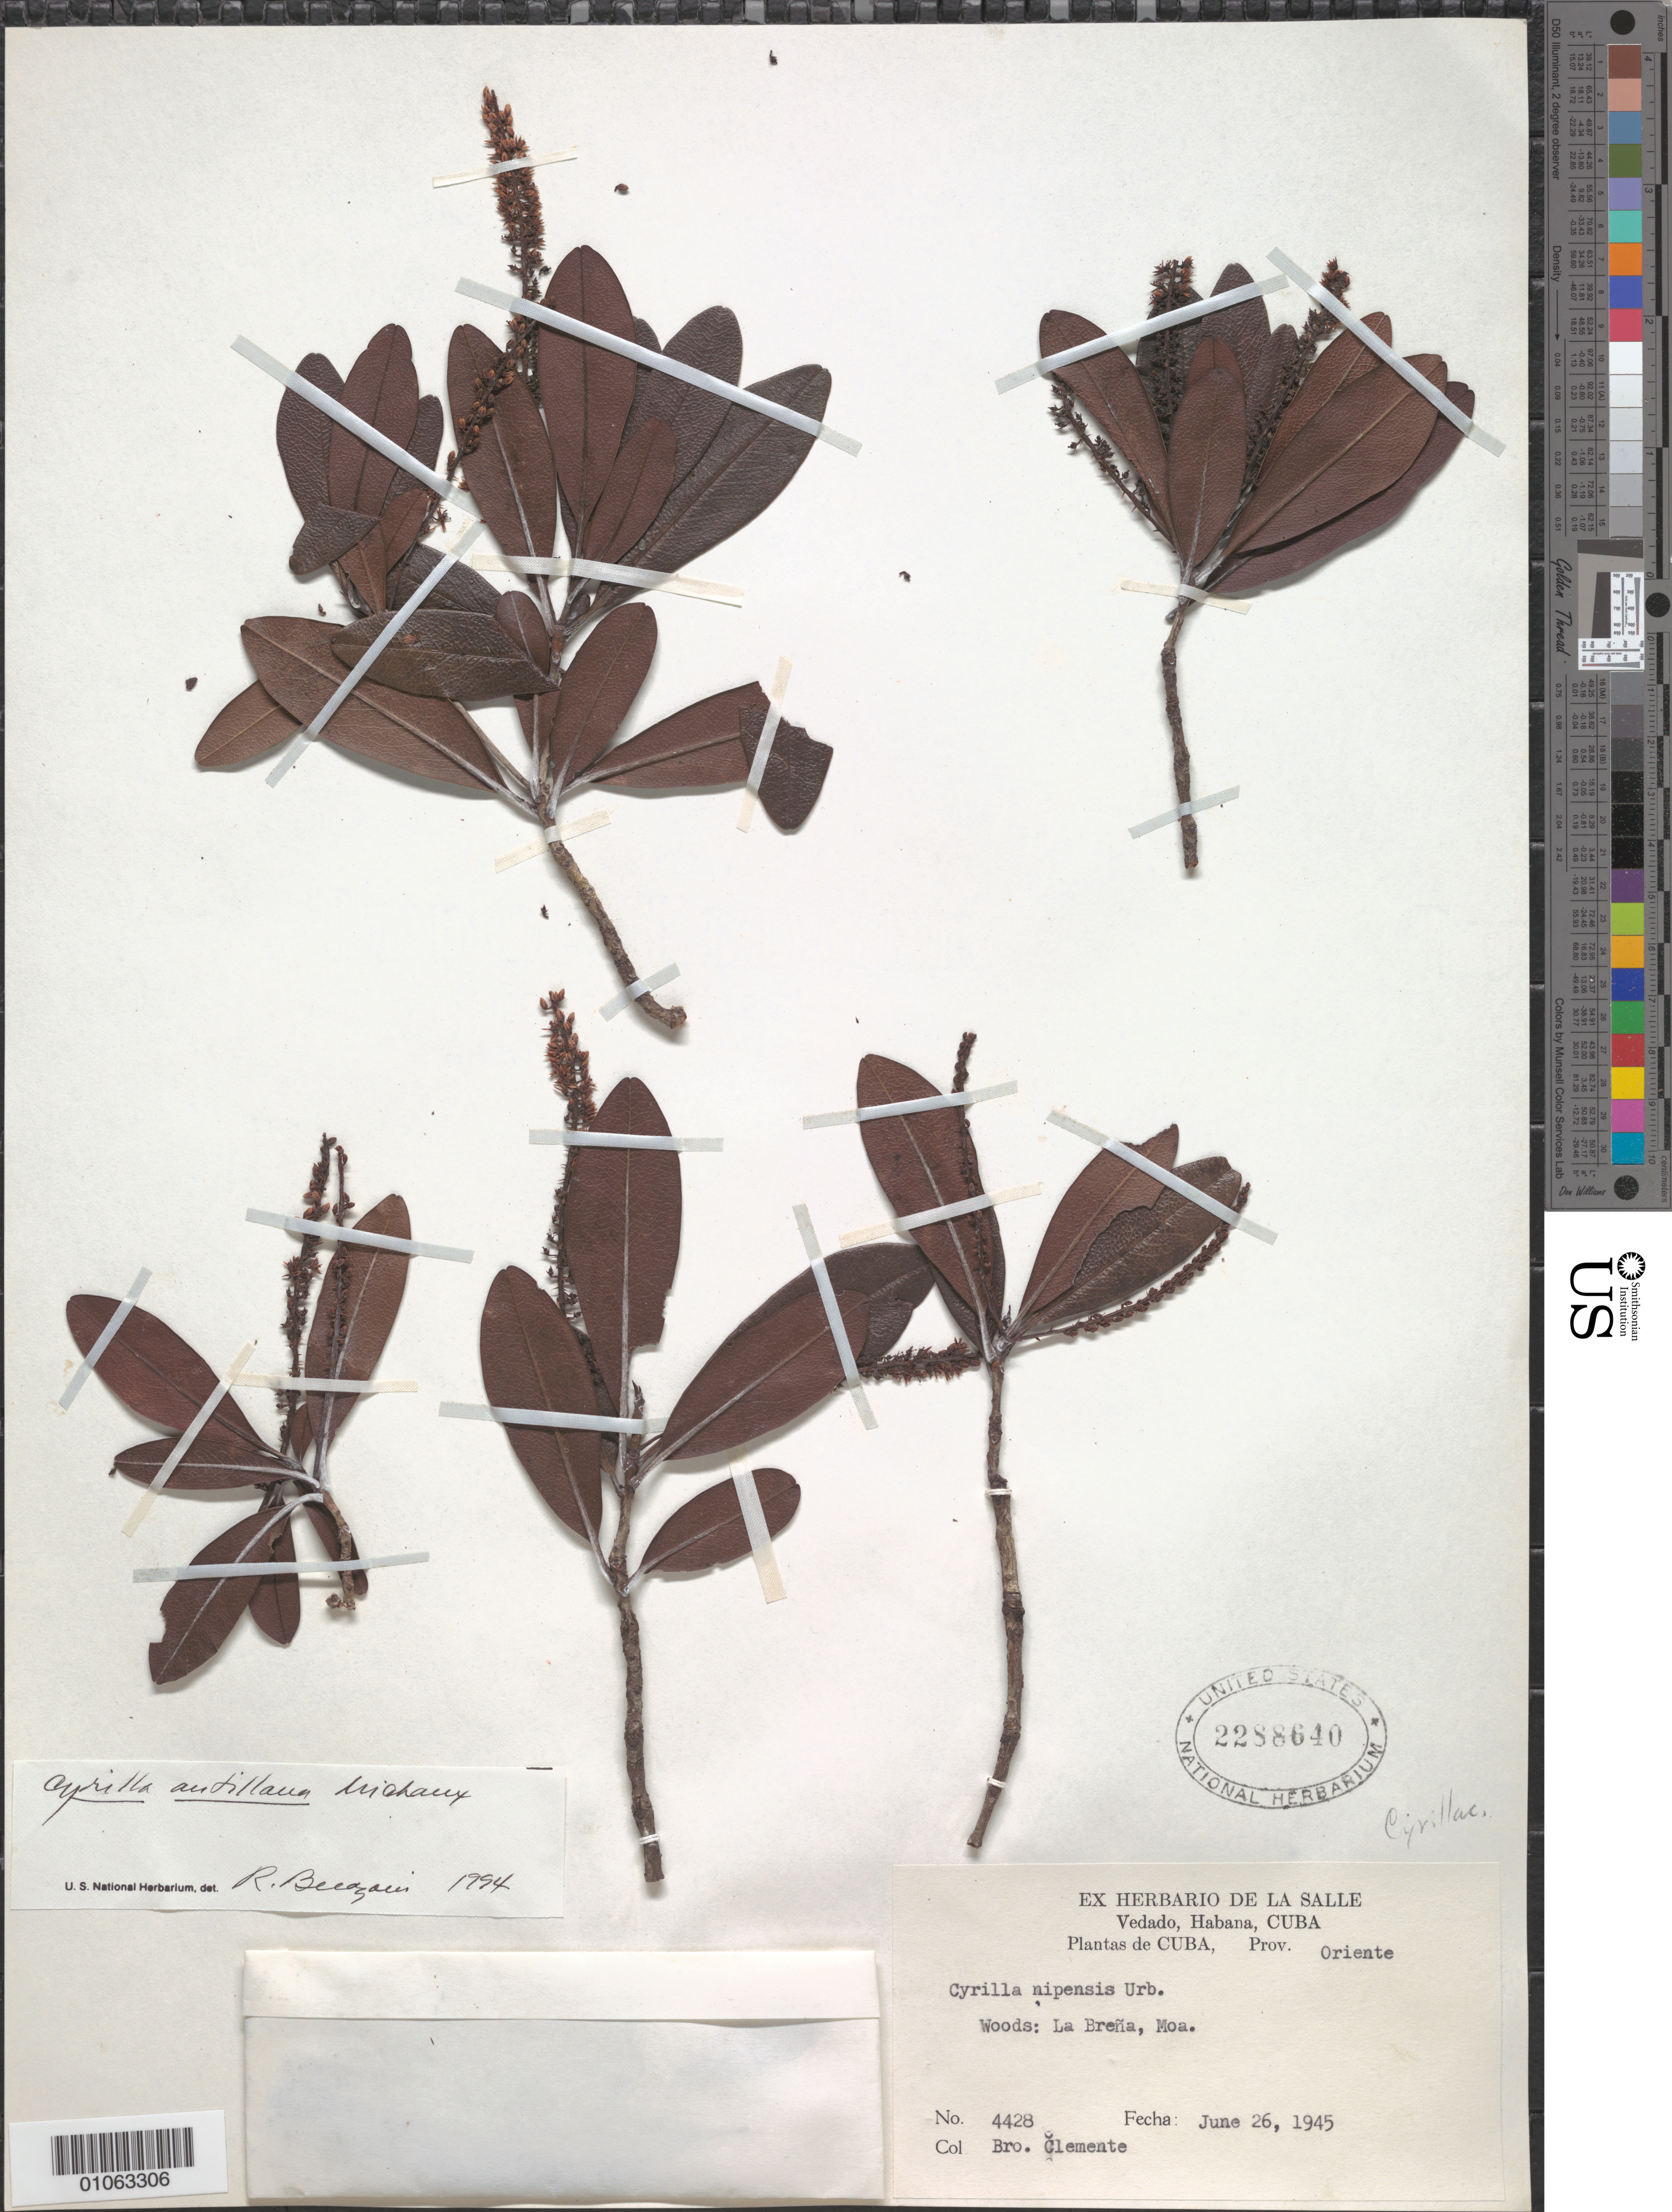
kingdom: Plantae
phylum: Tracheophyta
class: Magnoliopsida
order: Ericales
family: Cyrillaceae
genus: Cyrilla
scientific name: Cyrilla antillana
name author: Michx.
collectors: Bro. Clemente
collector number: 4428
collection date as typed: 26 Jun 1945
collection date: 1945-06-26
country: Cuba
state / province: Holguín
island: Cuba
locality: Woods: La Brena, Moa Oriente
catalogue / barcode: US 2288640